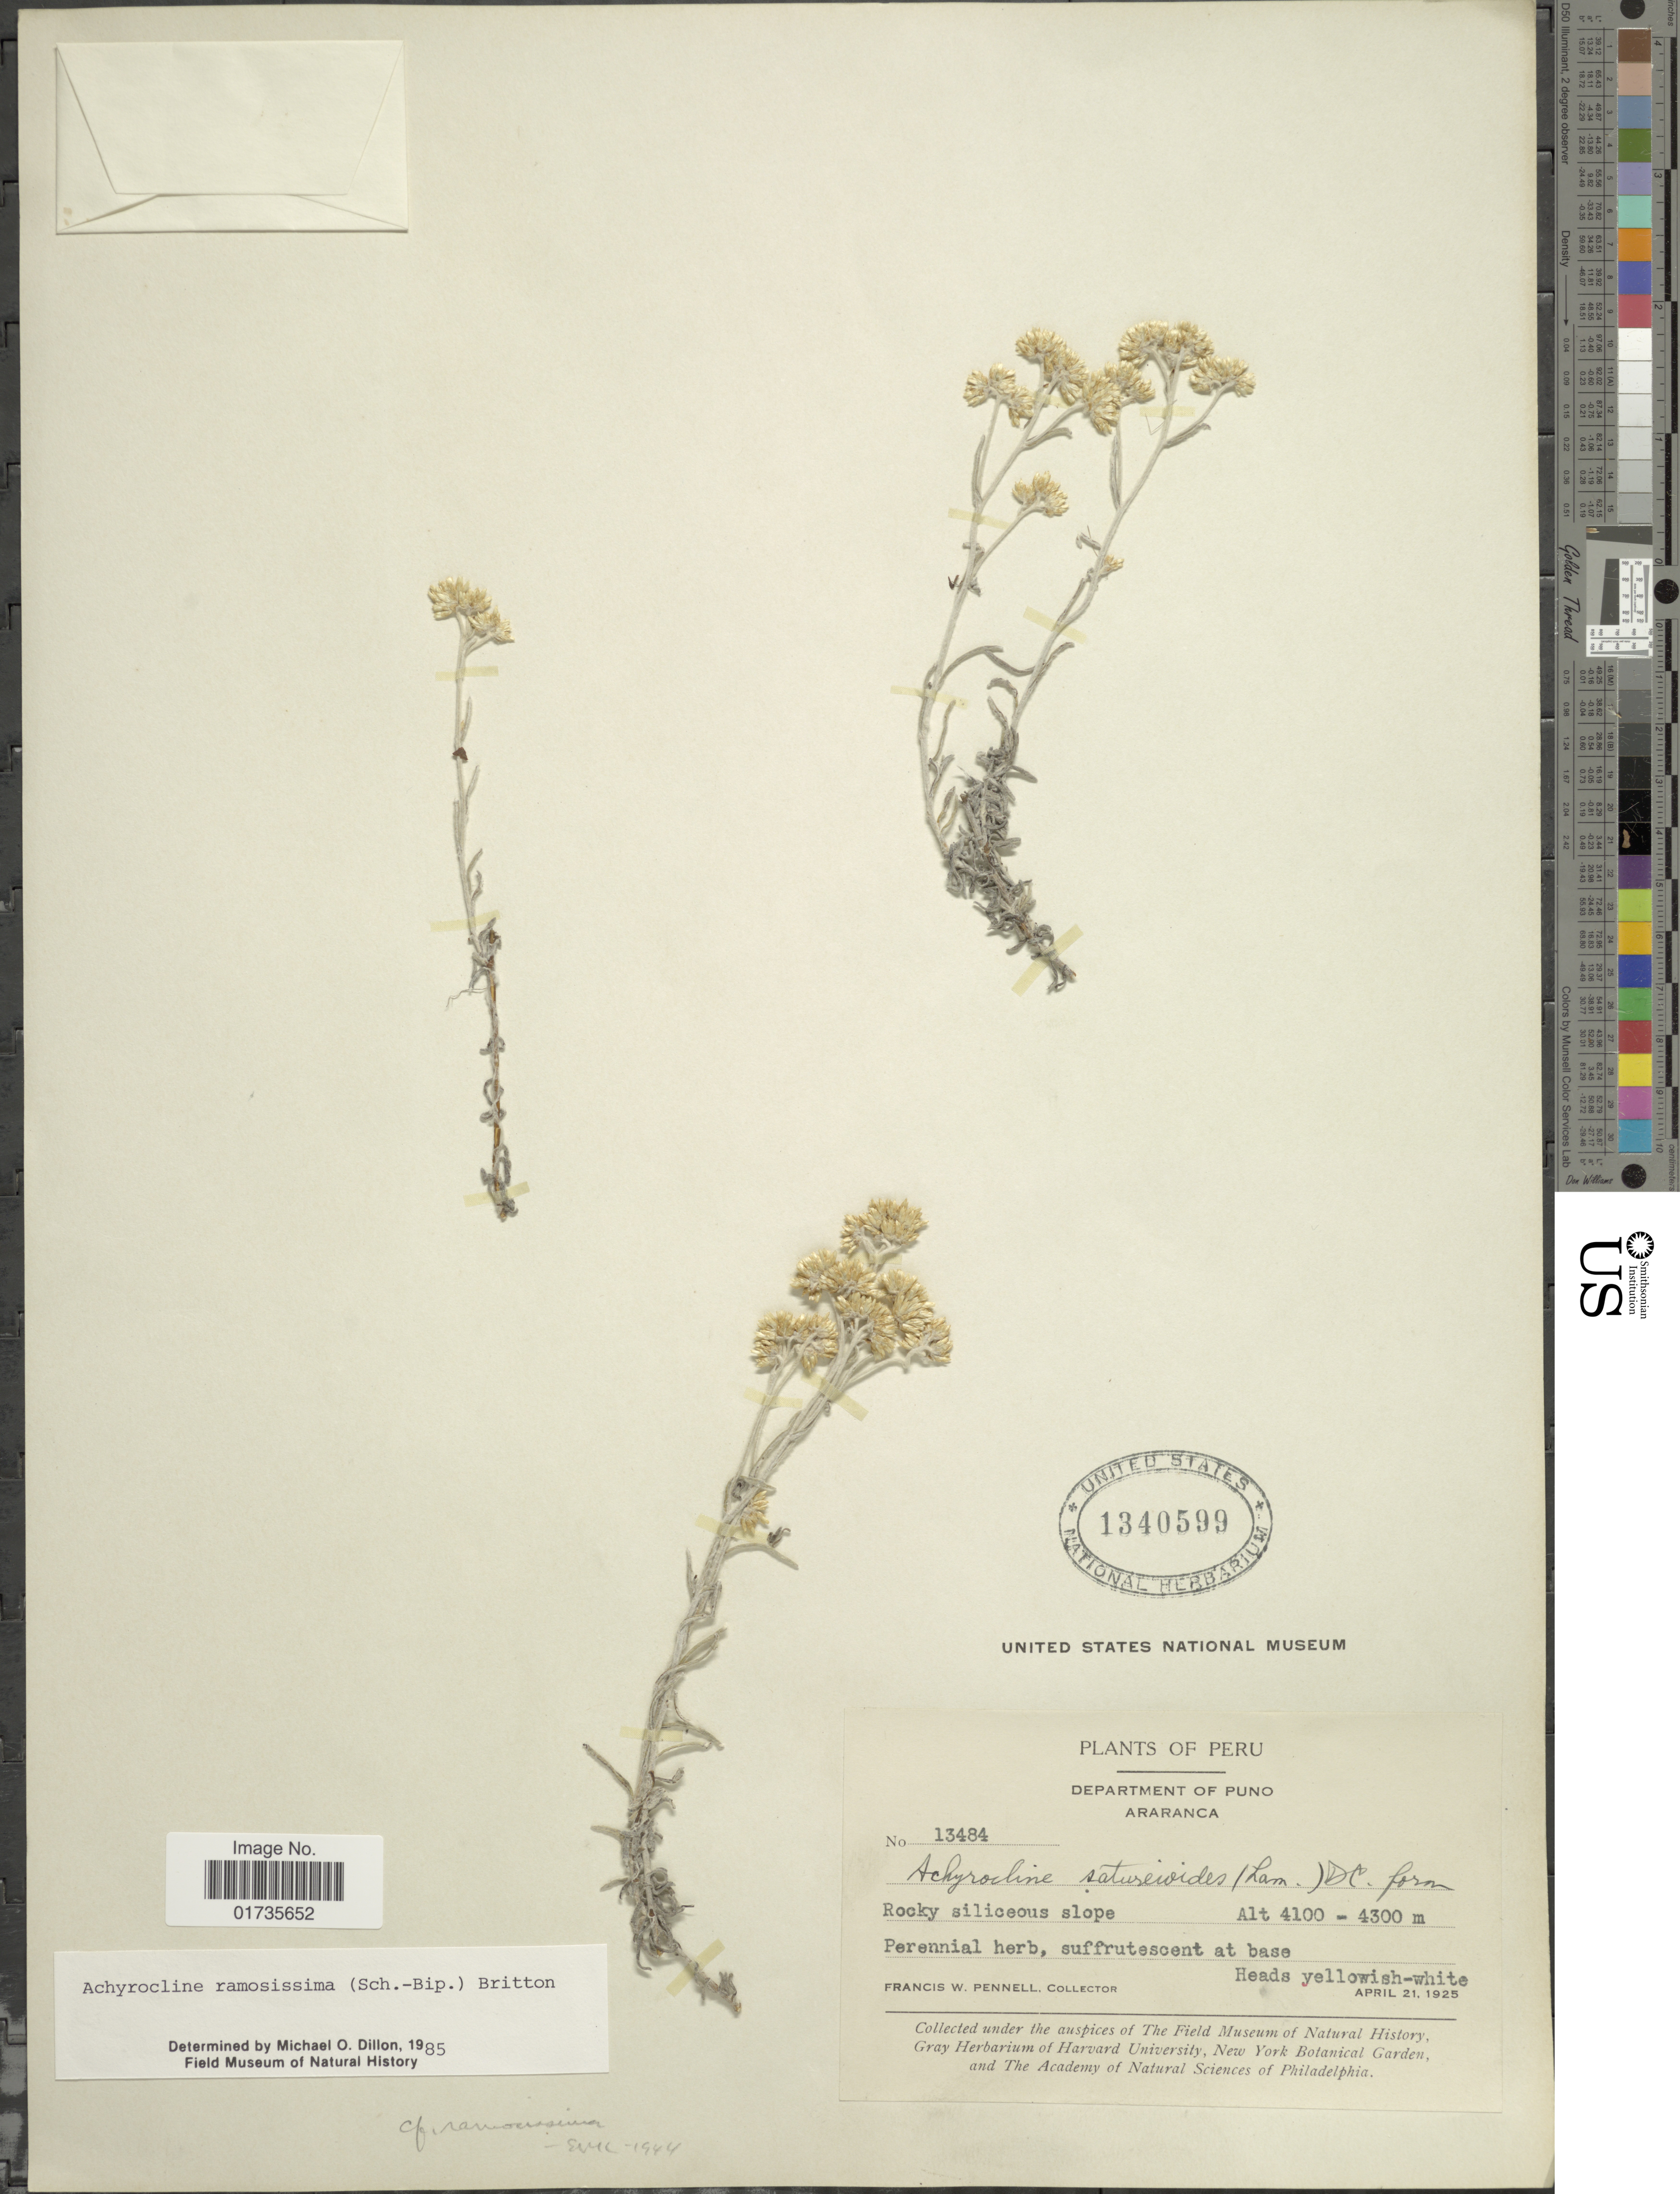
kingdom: Plantae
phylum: Tracheophyta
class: Magnoliopsida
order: Asterales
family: Asteraceae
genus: Achyrocline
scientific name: Achyrocline ramosissima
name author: (Sch. Bip.) Britton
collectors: F. W. Pennell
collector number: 13484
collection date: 1925-04-21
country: Peru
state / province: Puno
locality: Peru. Department of Puno. Araranca. Rocky siliceous slope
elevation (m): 4100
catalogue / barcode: US 1340599